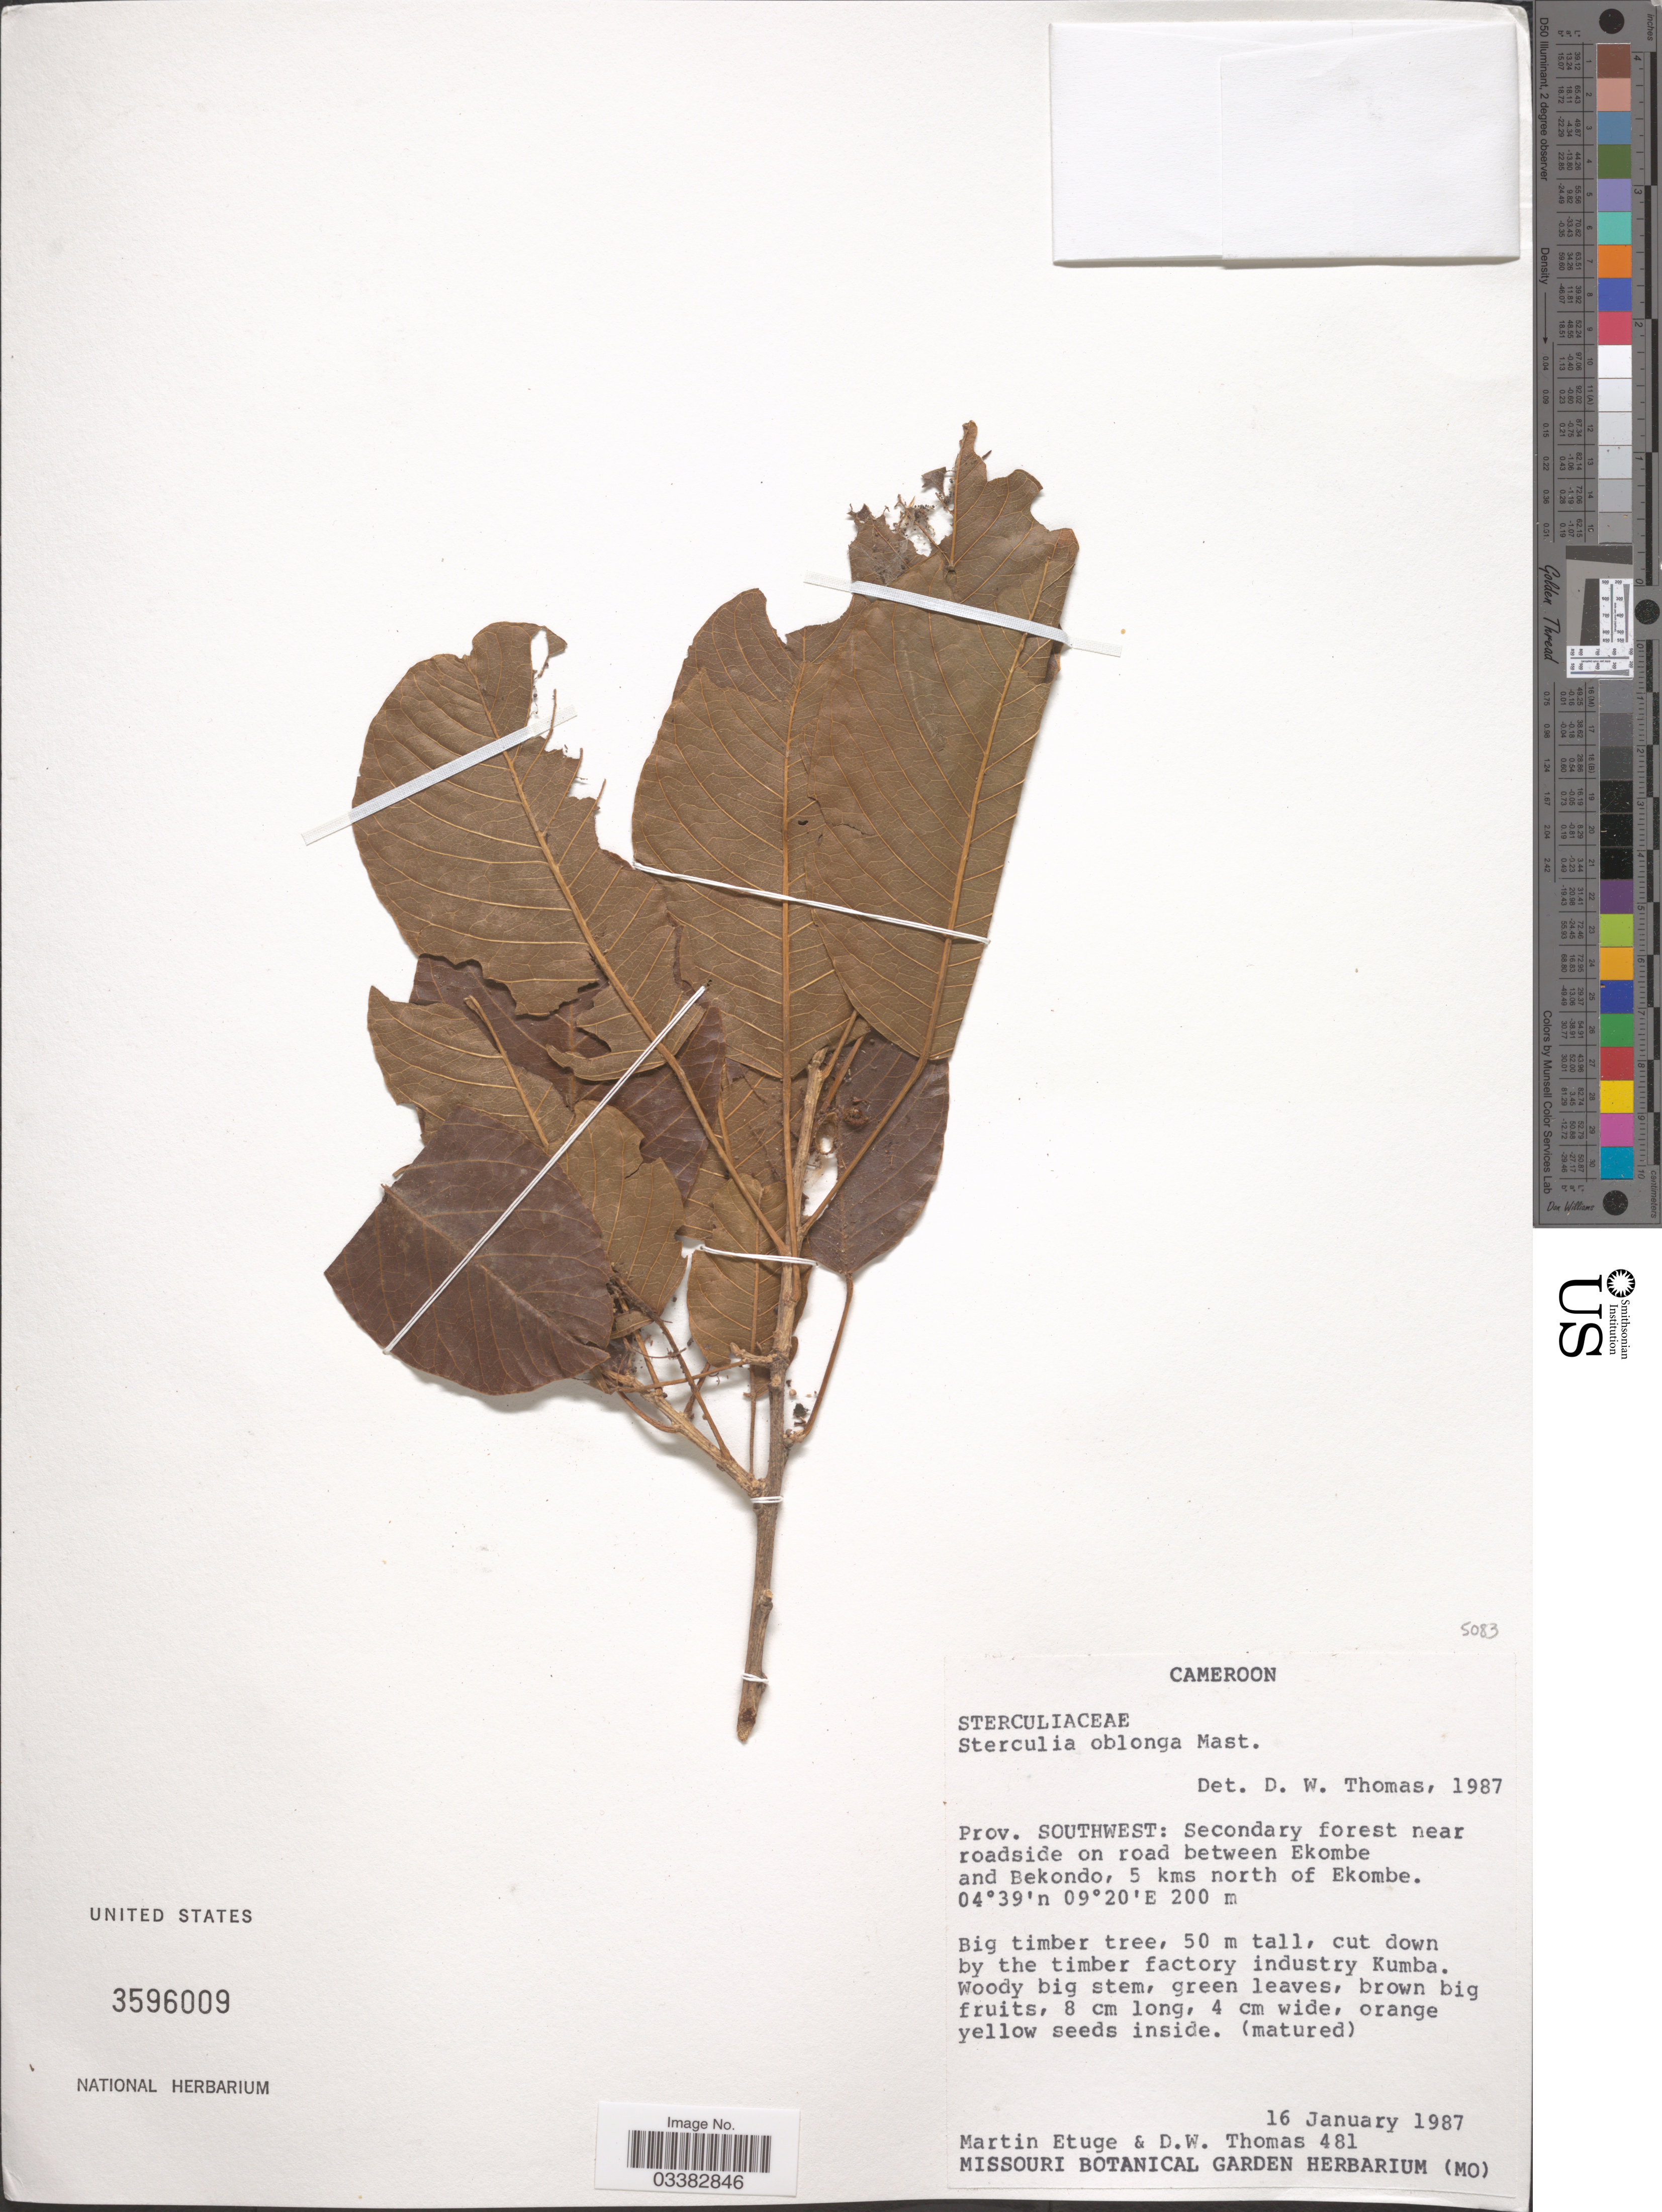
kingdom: Plantae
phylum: Tracheophyta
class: Magnoliopsida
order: Malvales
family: Malvaceae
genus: Sterculia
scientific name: Sterculia oblonga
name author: Mast.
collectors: M. Etuge & D. W. Thomas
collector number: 481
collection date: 1987-01-16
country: Cameroon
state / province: Sud-Ouest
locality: Prov. Southwest: Secondary forest near roadside on road between Ekombe and Bekondo, 5 kms north of Ekombe.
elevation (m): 200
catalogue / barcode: US 3596009